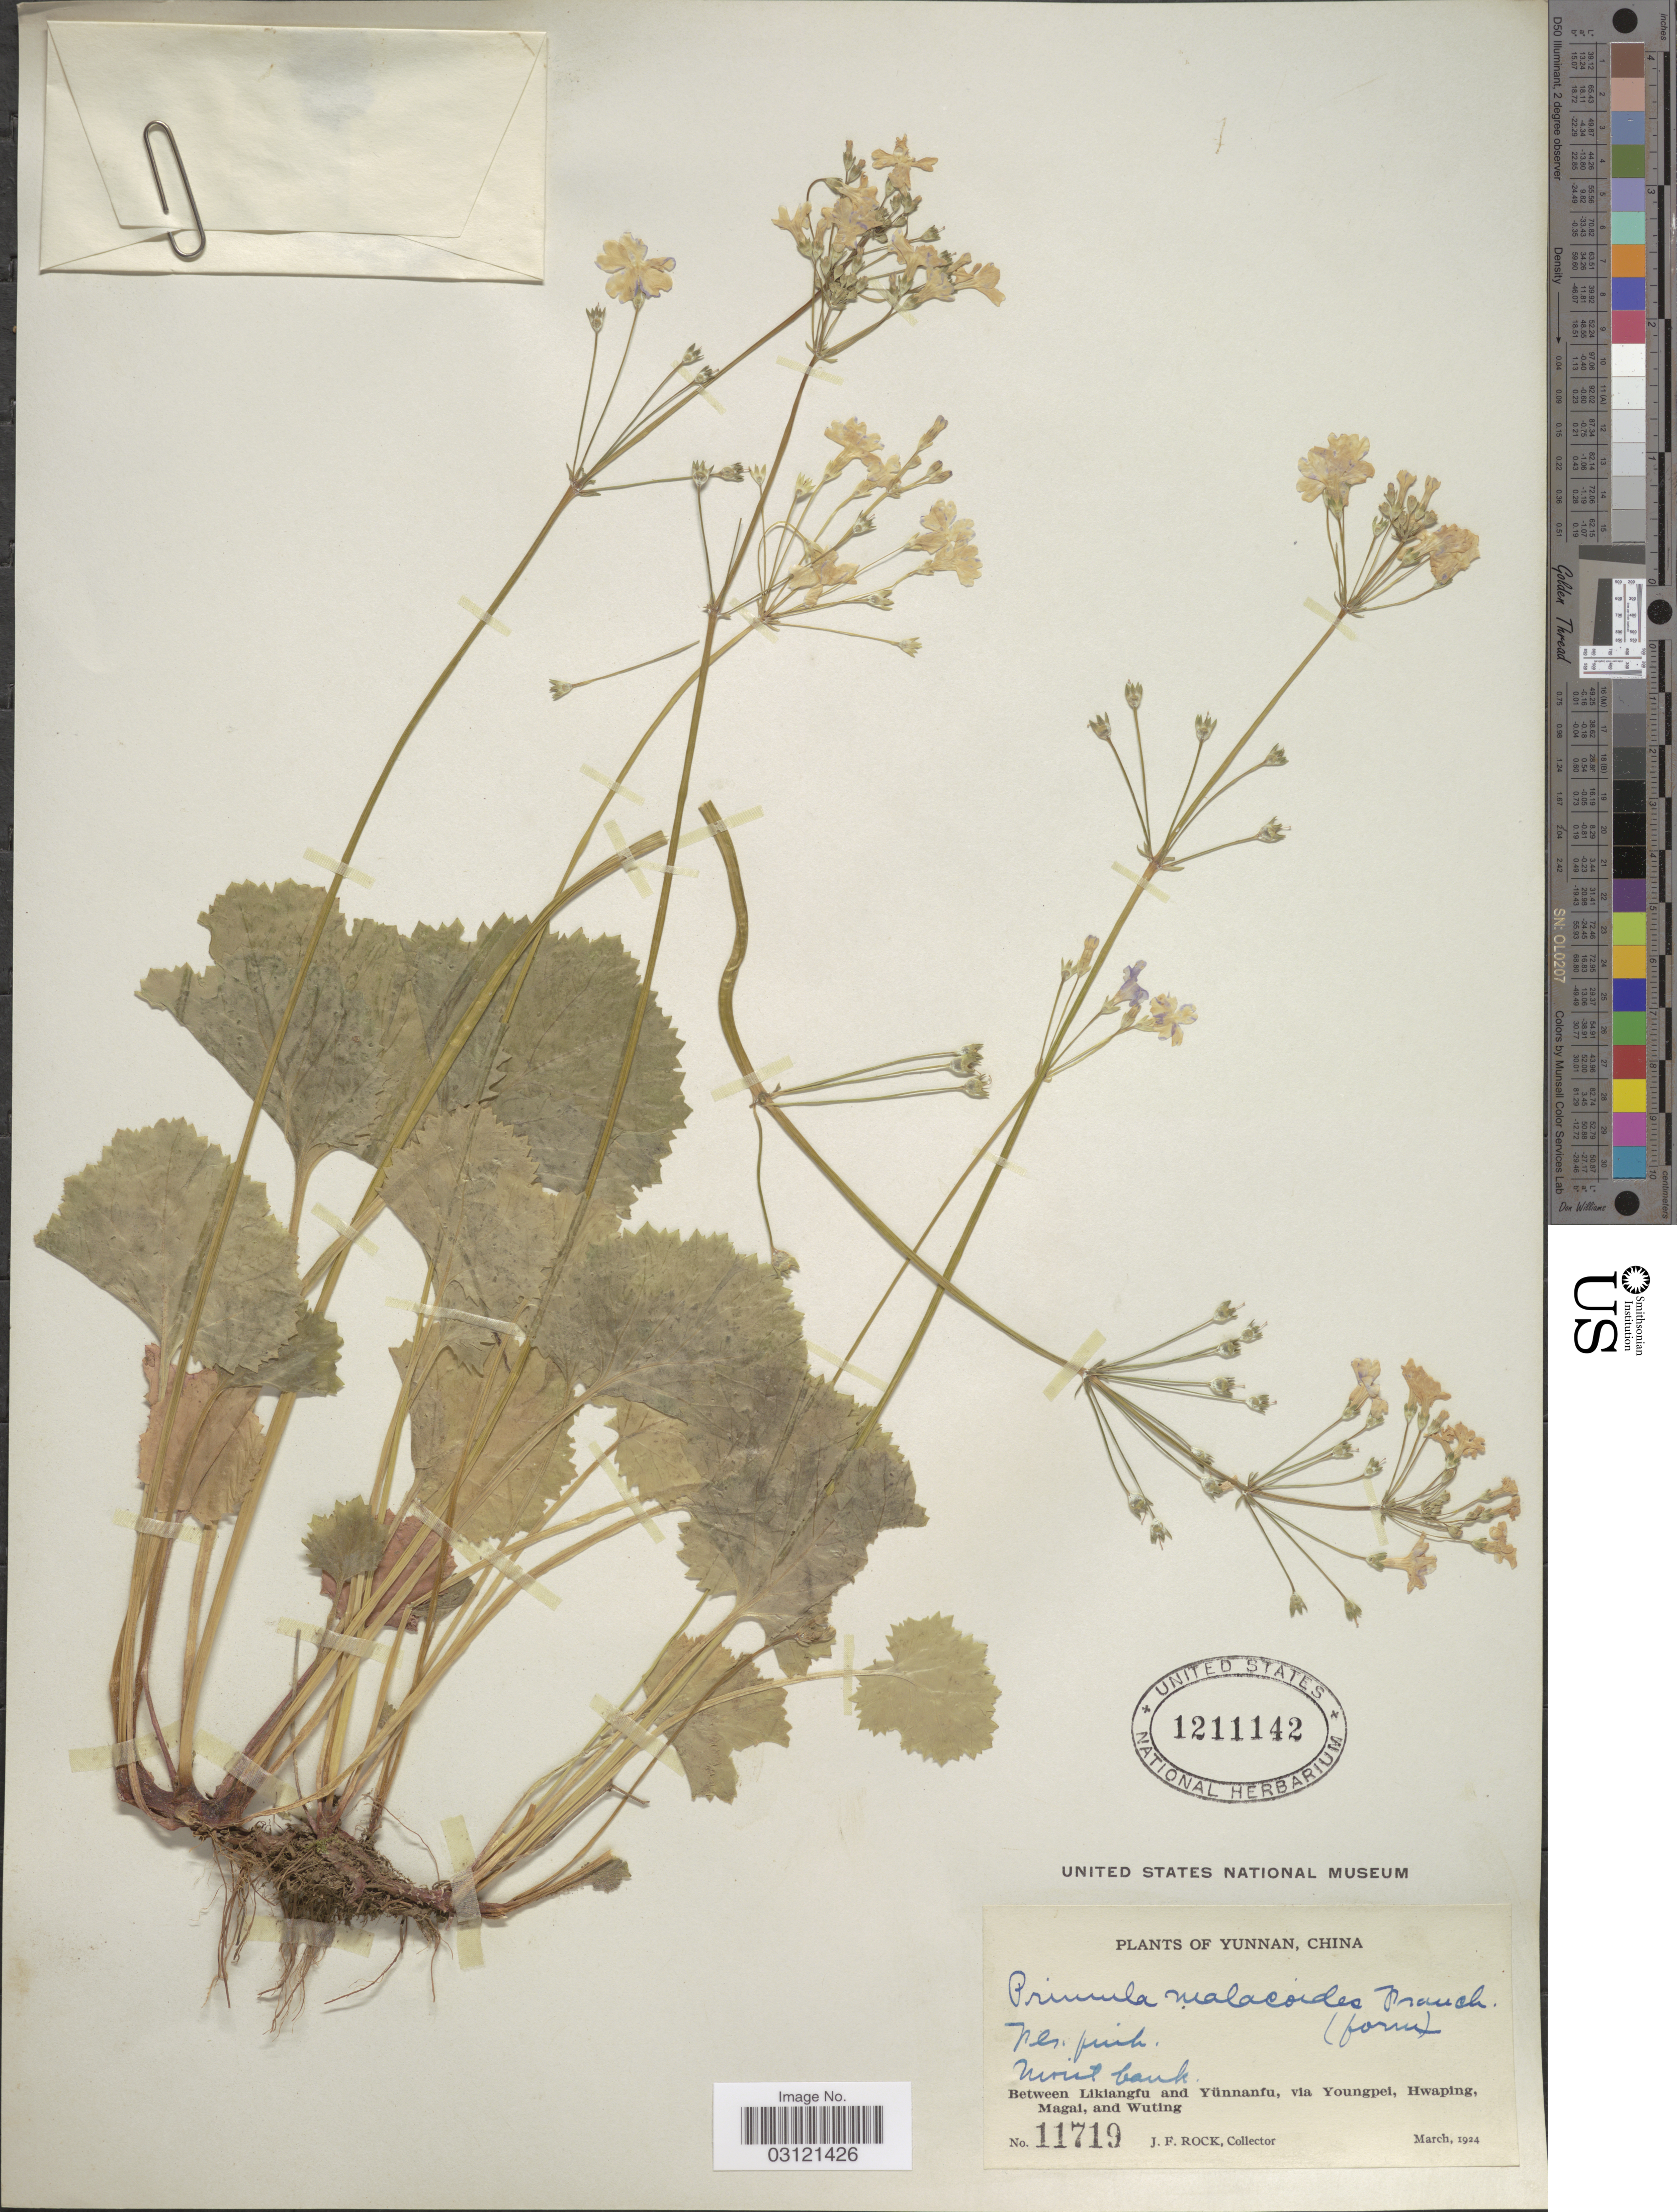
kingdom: Plantae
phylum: Tracheophyta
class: Magnoliopsida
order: Ericales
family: Primulaceae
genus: Primula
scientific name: Primula malacoides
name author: Franch.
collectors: J. Rock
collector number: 11719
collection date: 1924-03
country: China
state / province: Yunnan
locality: Between Likiangfu and Yünnanfu, via Youngpei, Hwaping, Magai, and Wuting.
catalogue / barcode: US 1211142